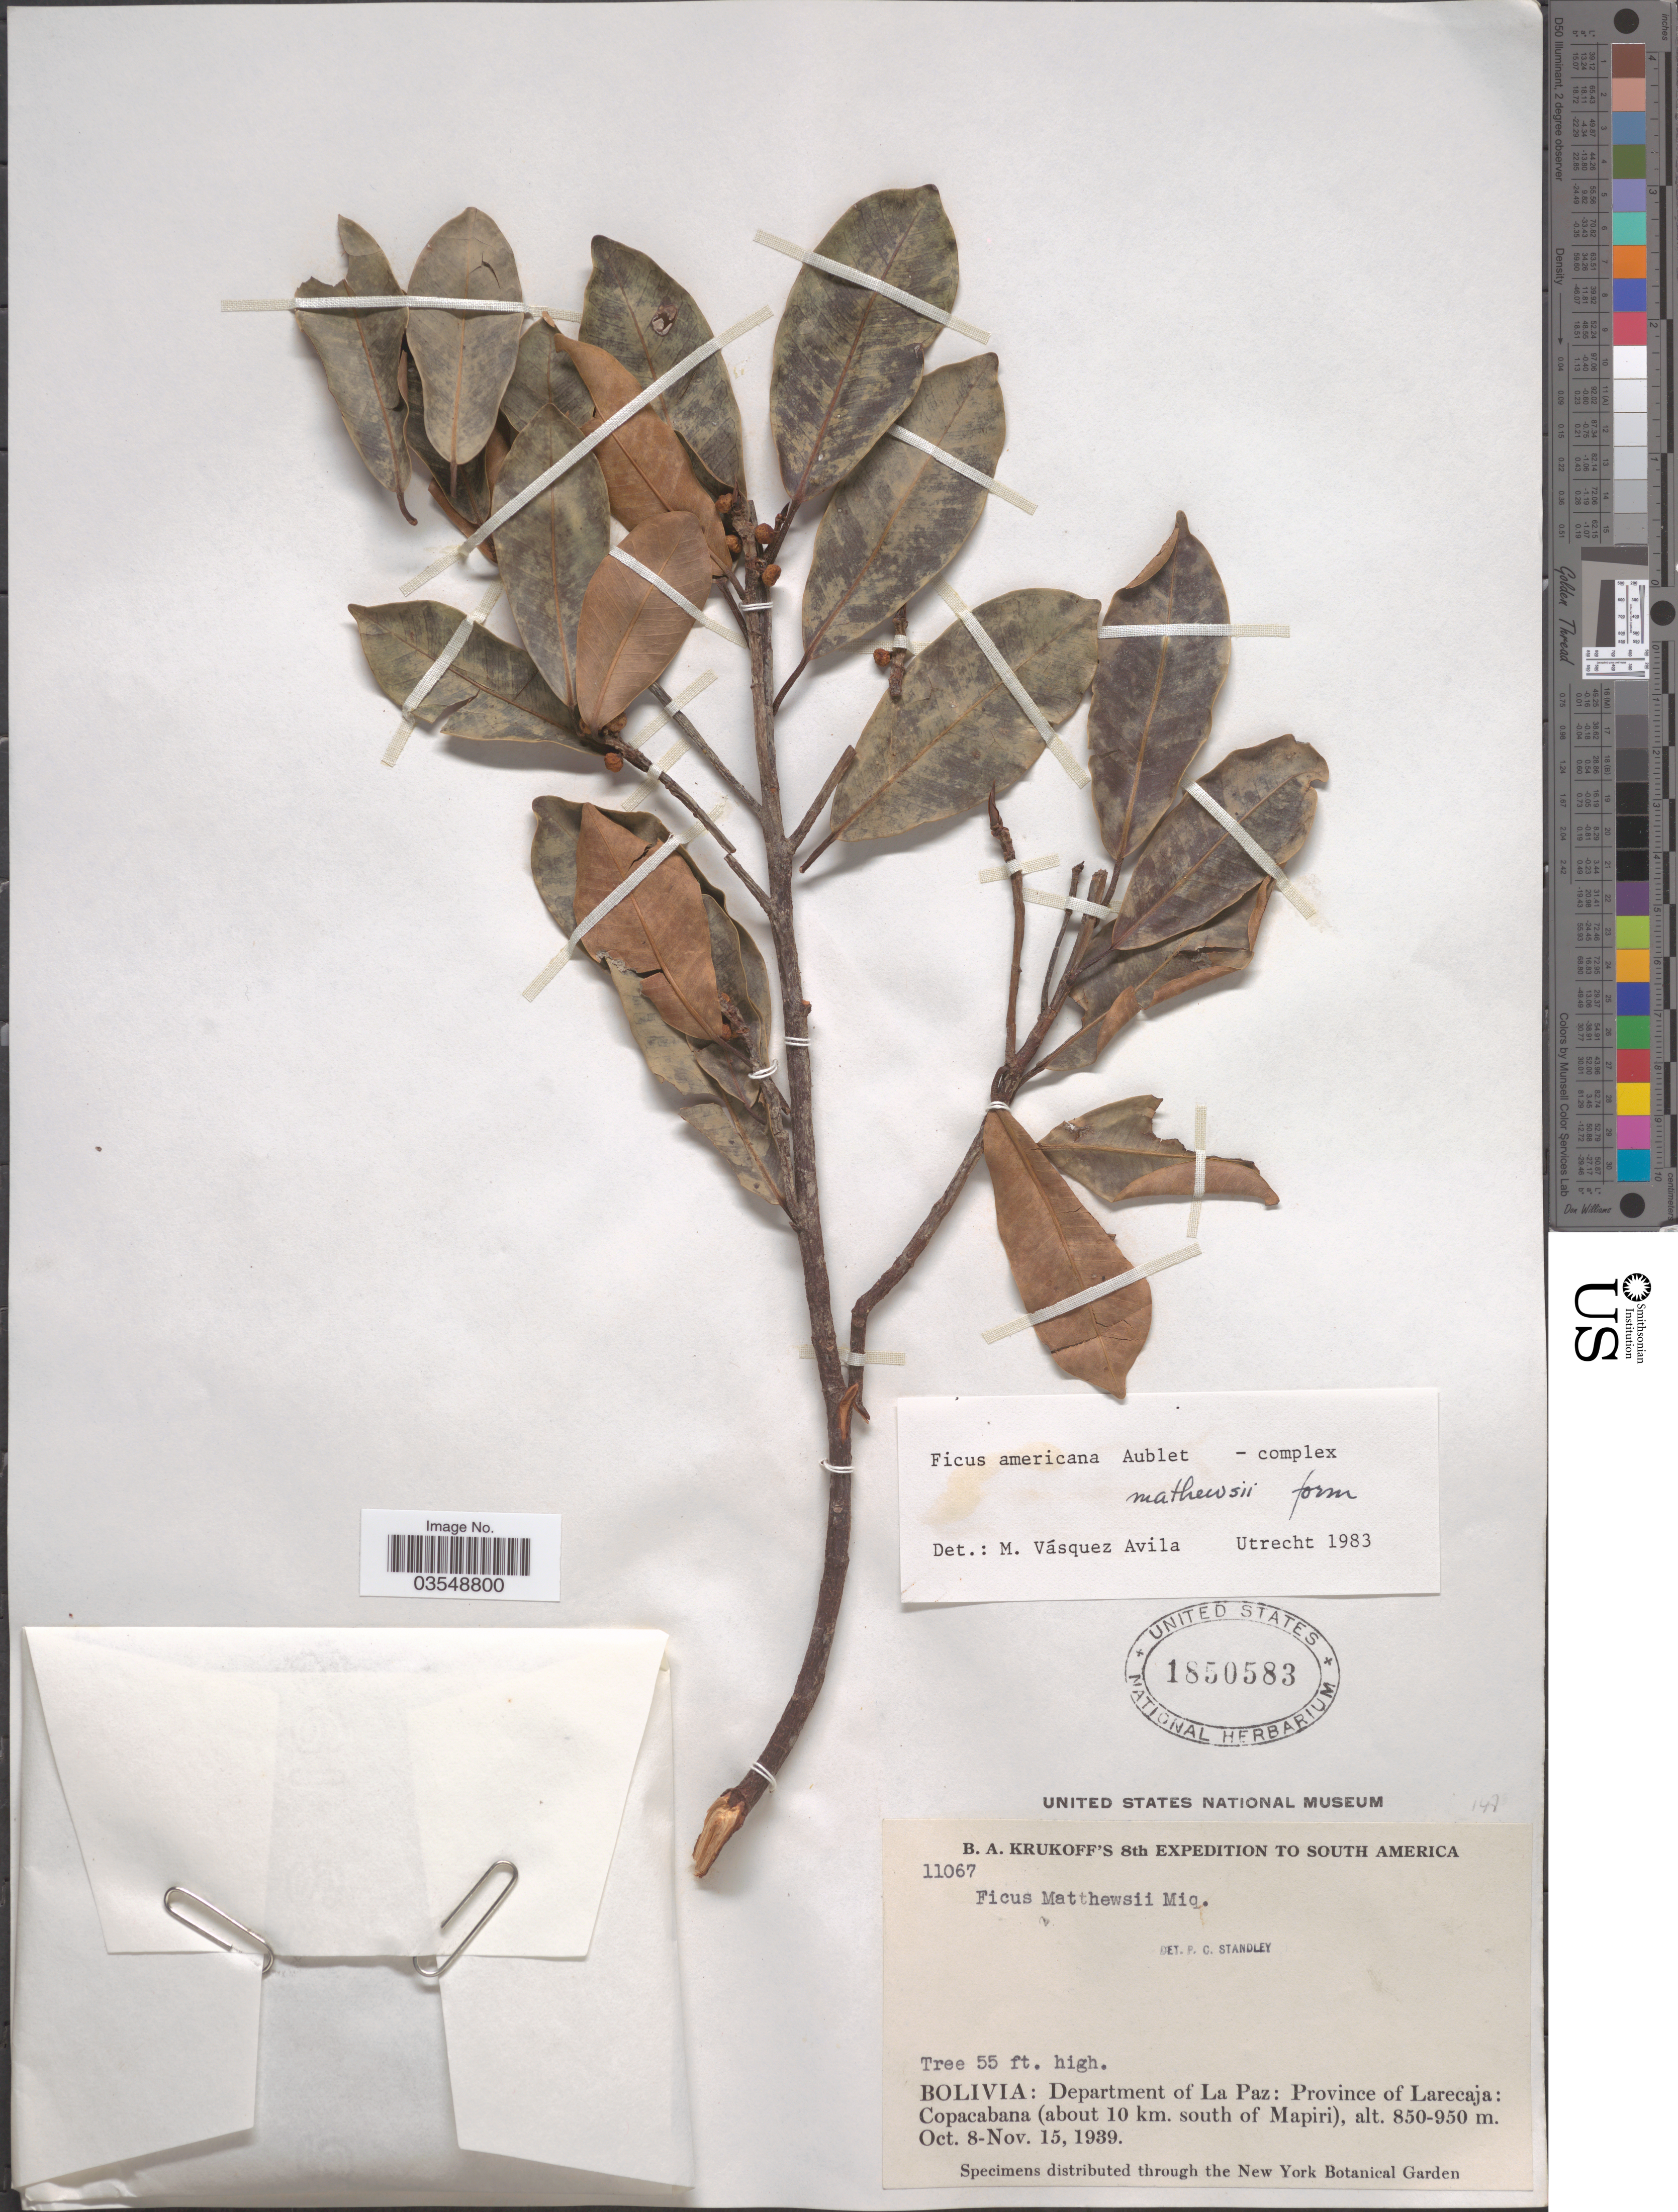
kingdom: Plantae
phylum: Tracheophyta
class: Magnoliopsida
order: Rosales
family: Moraceae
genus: Ficus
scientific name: Ficus mathewsii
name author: (Miq.) Miq.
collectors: B. A. Krukoff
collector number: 11067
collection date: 1939-10-08/1939-11-15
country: Bolivia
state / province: La Paz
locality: Department of La Paz: Province of Larecaja: Copacabana (about 10 km. south of Mapiri).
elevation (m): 850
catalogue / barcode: US 1850583